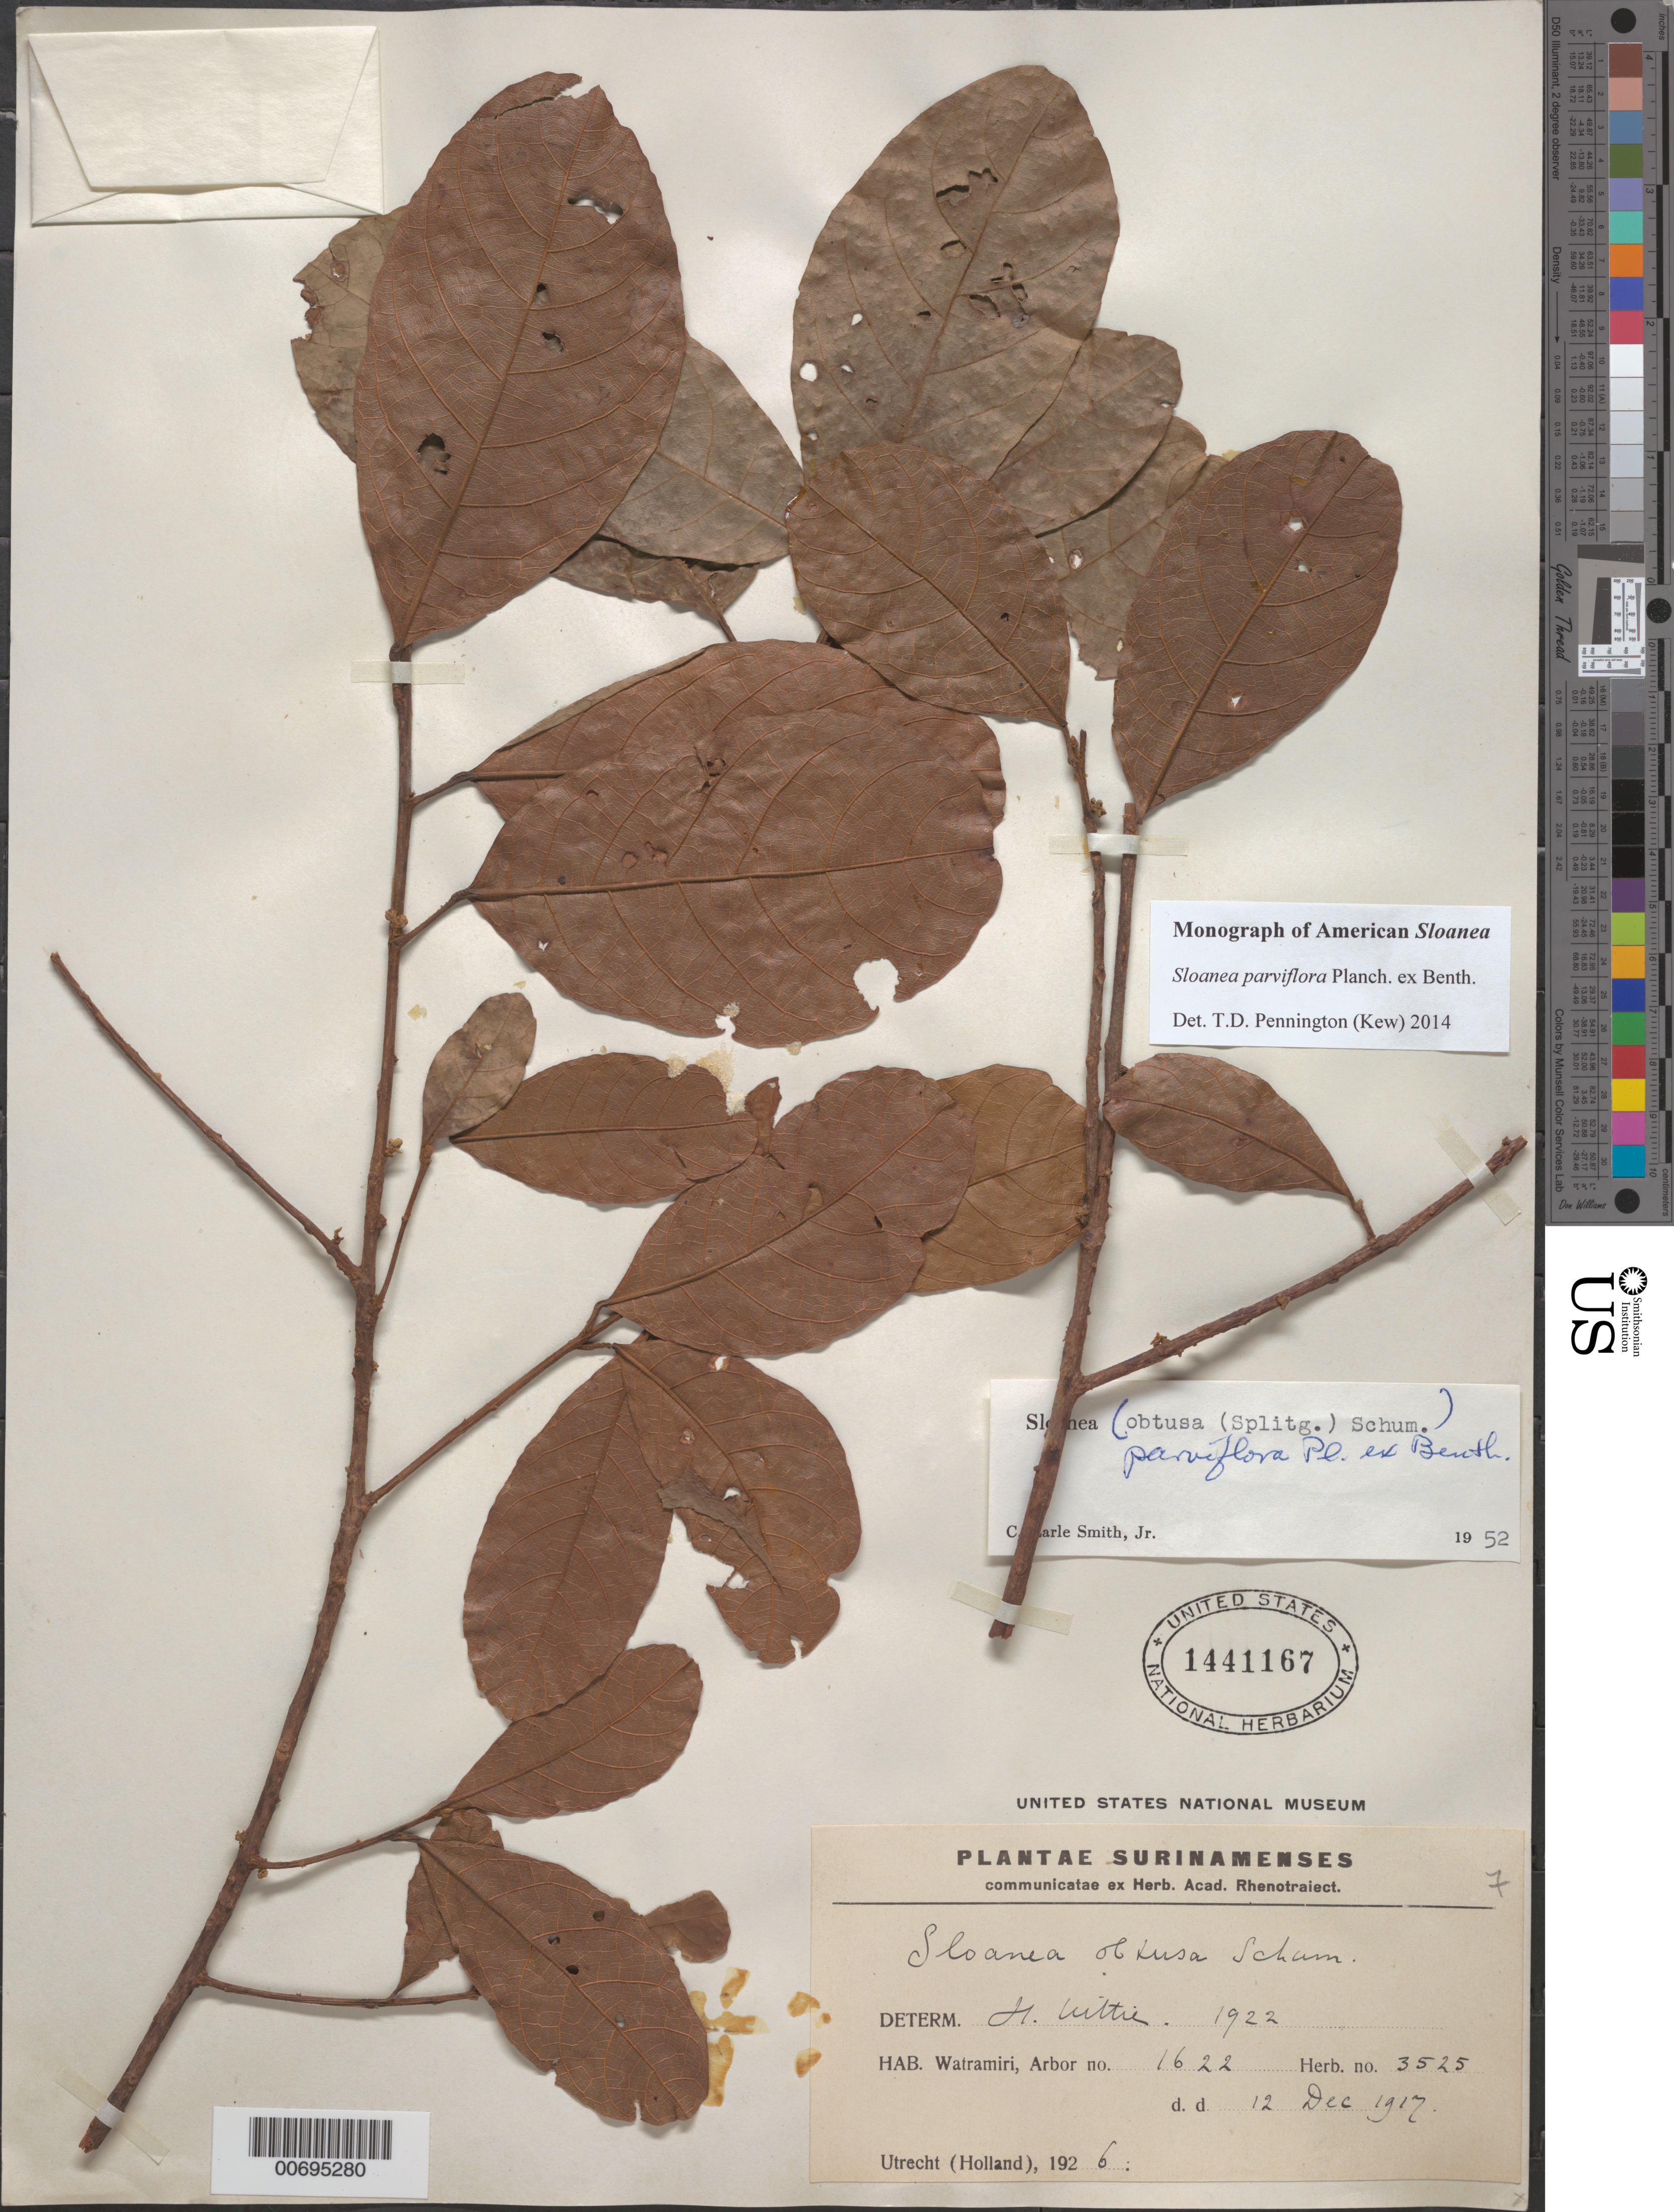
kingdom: Plantae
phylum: Tracheophyta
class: Magnoliopsida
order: Oxalidales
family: Elaeocarpaceae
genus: Sloanea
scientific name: Sloanea parviflora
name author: Planch. ex Benth.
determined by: Pennington, T. D., (K)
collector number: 3525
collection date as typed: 12-Dec-17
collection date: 1917-12-12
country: Suriname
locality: Watramiri, Forest Reserve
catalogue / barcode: US 1441167